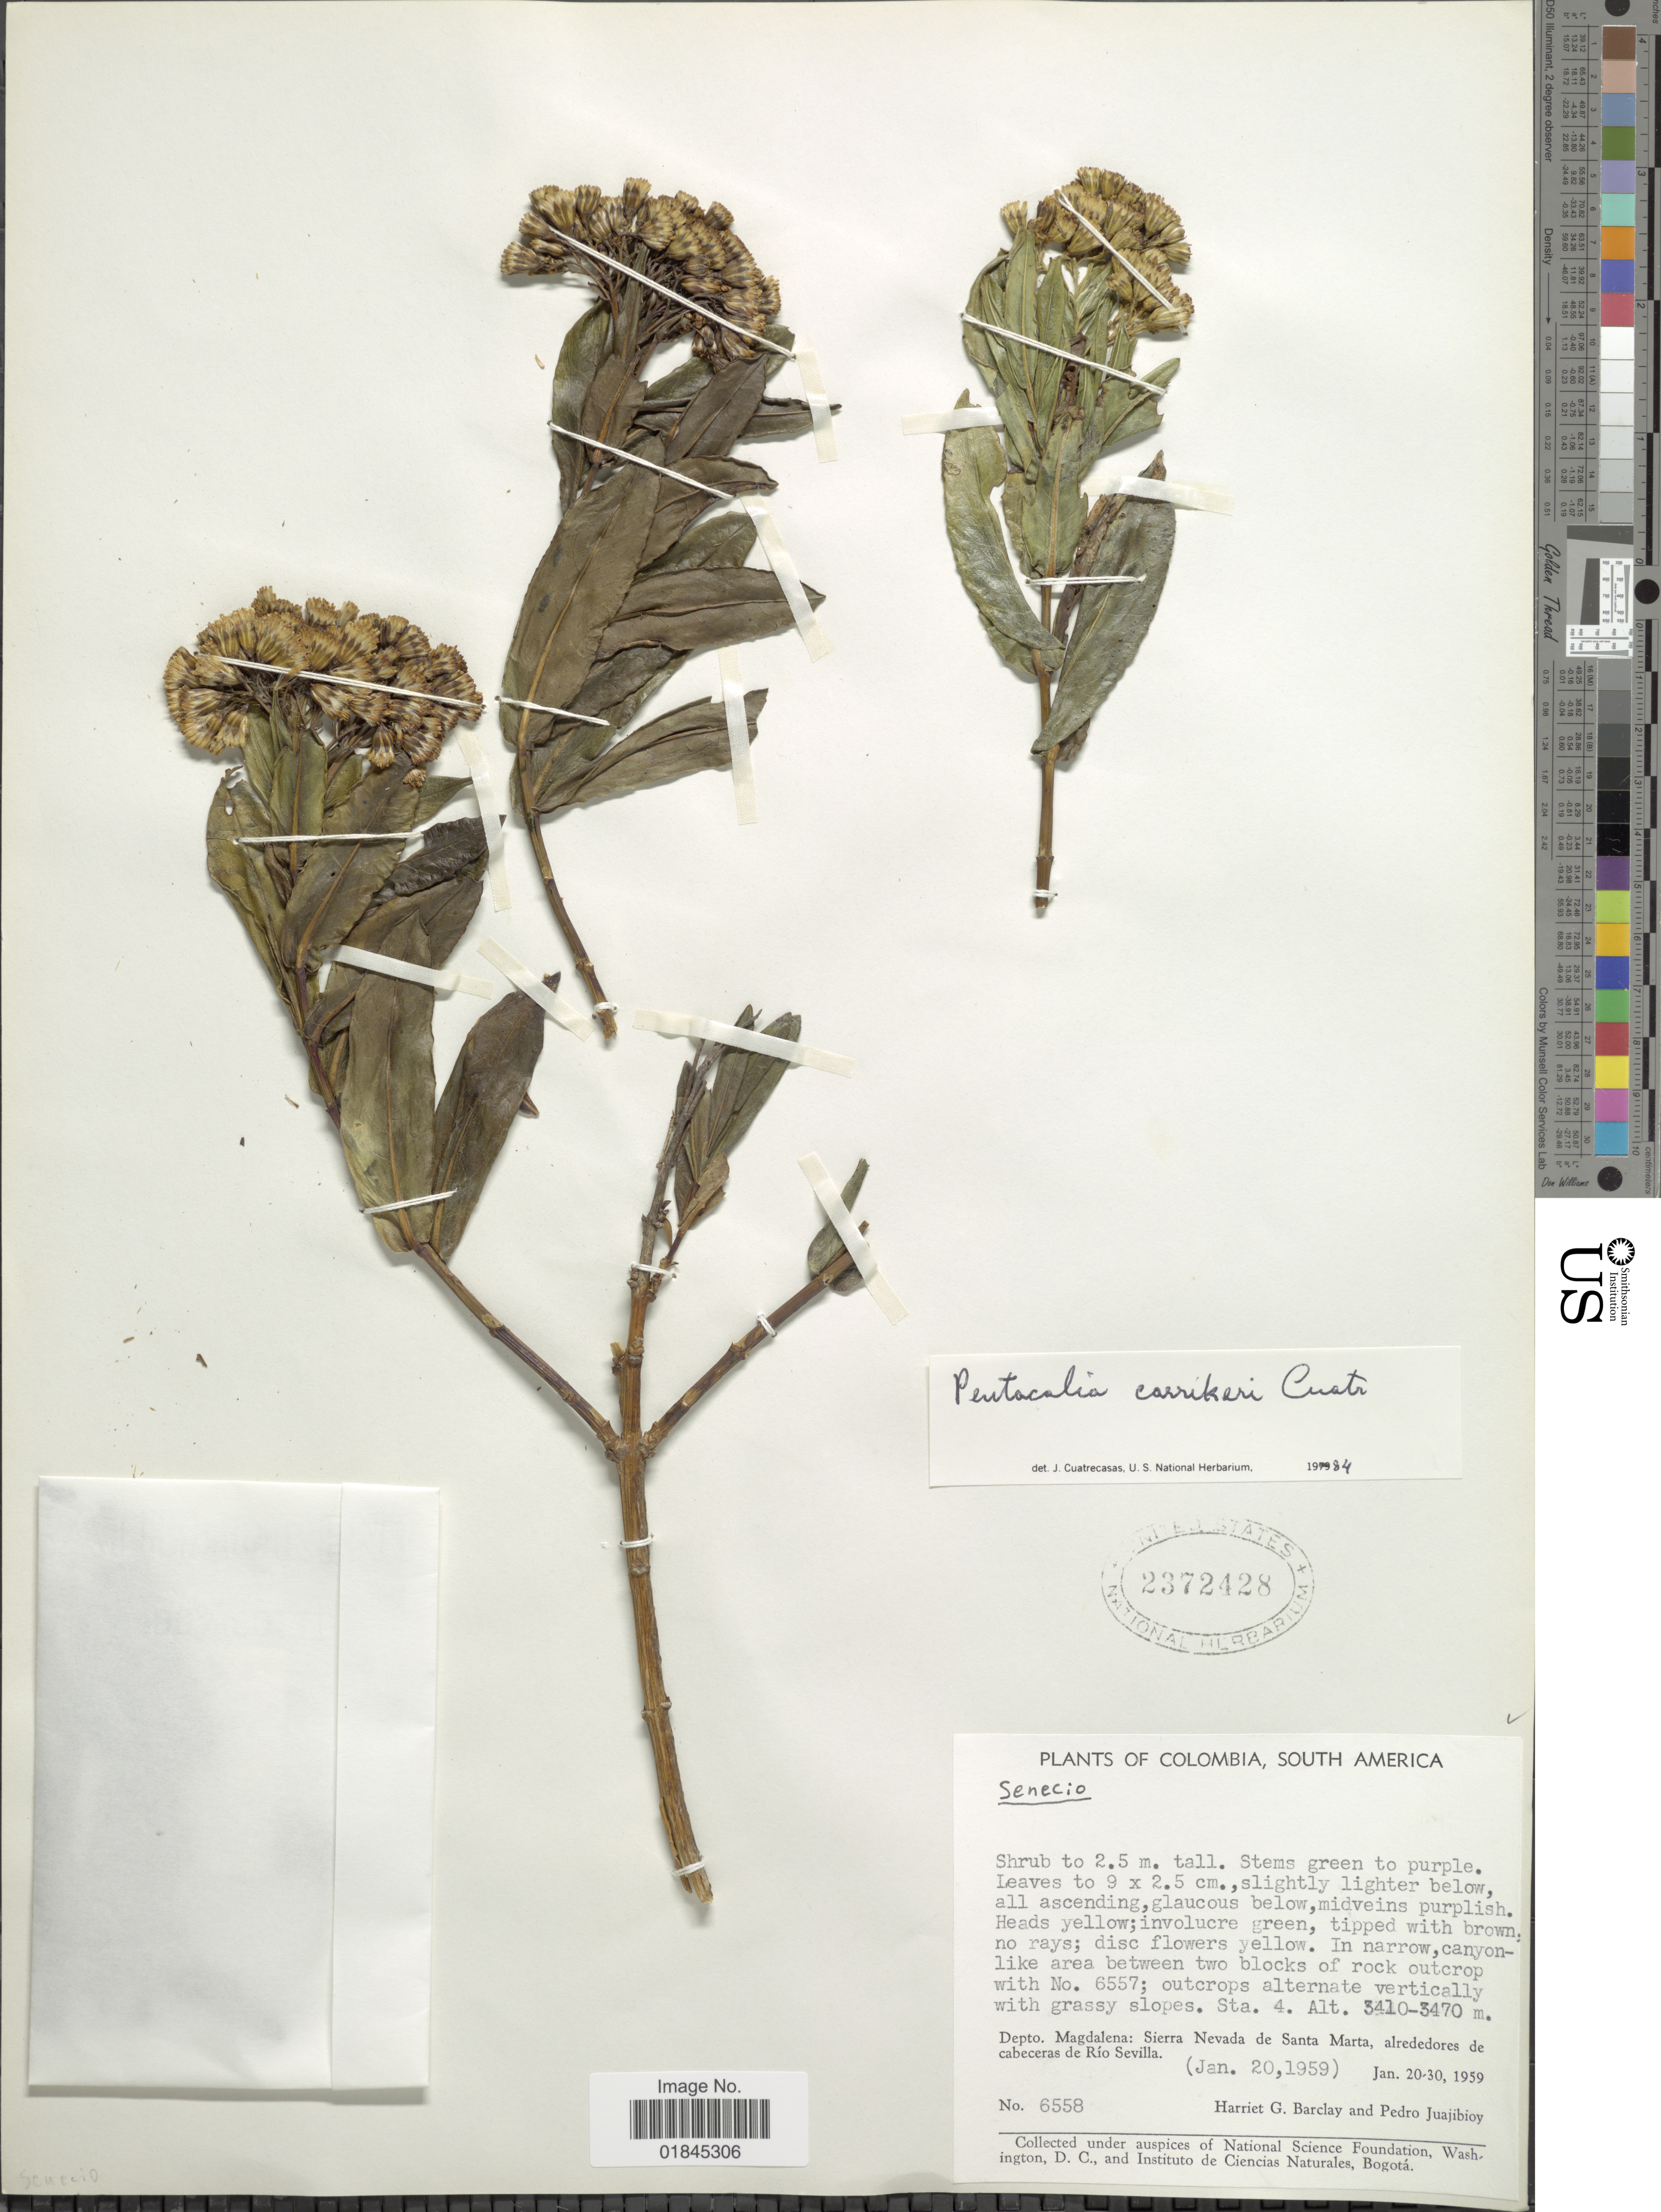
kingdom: Plantae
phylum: Tracheophyta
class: Magnoliopsida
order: Asterales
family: Asteraceae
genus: Pentacalia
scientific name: Pentacalia carrikeri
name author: (Cuatrec.) Cuatrec.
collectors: H. G. Barclay & P. Juajibioy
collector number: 6558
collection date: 1959-01-20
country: Colombia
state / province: Magdalena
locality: Sierra Nevada de Santa Marta, alrededores de cabeceras de Río Sevilla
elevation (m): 3410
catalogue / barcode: US 2372428